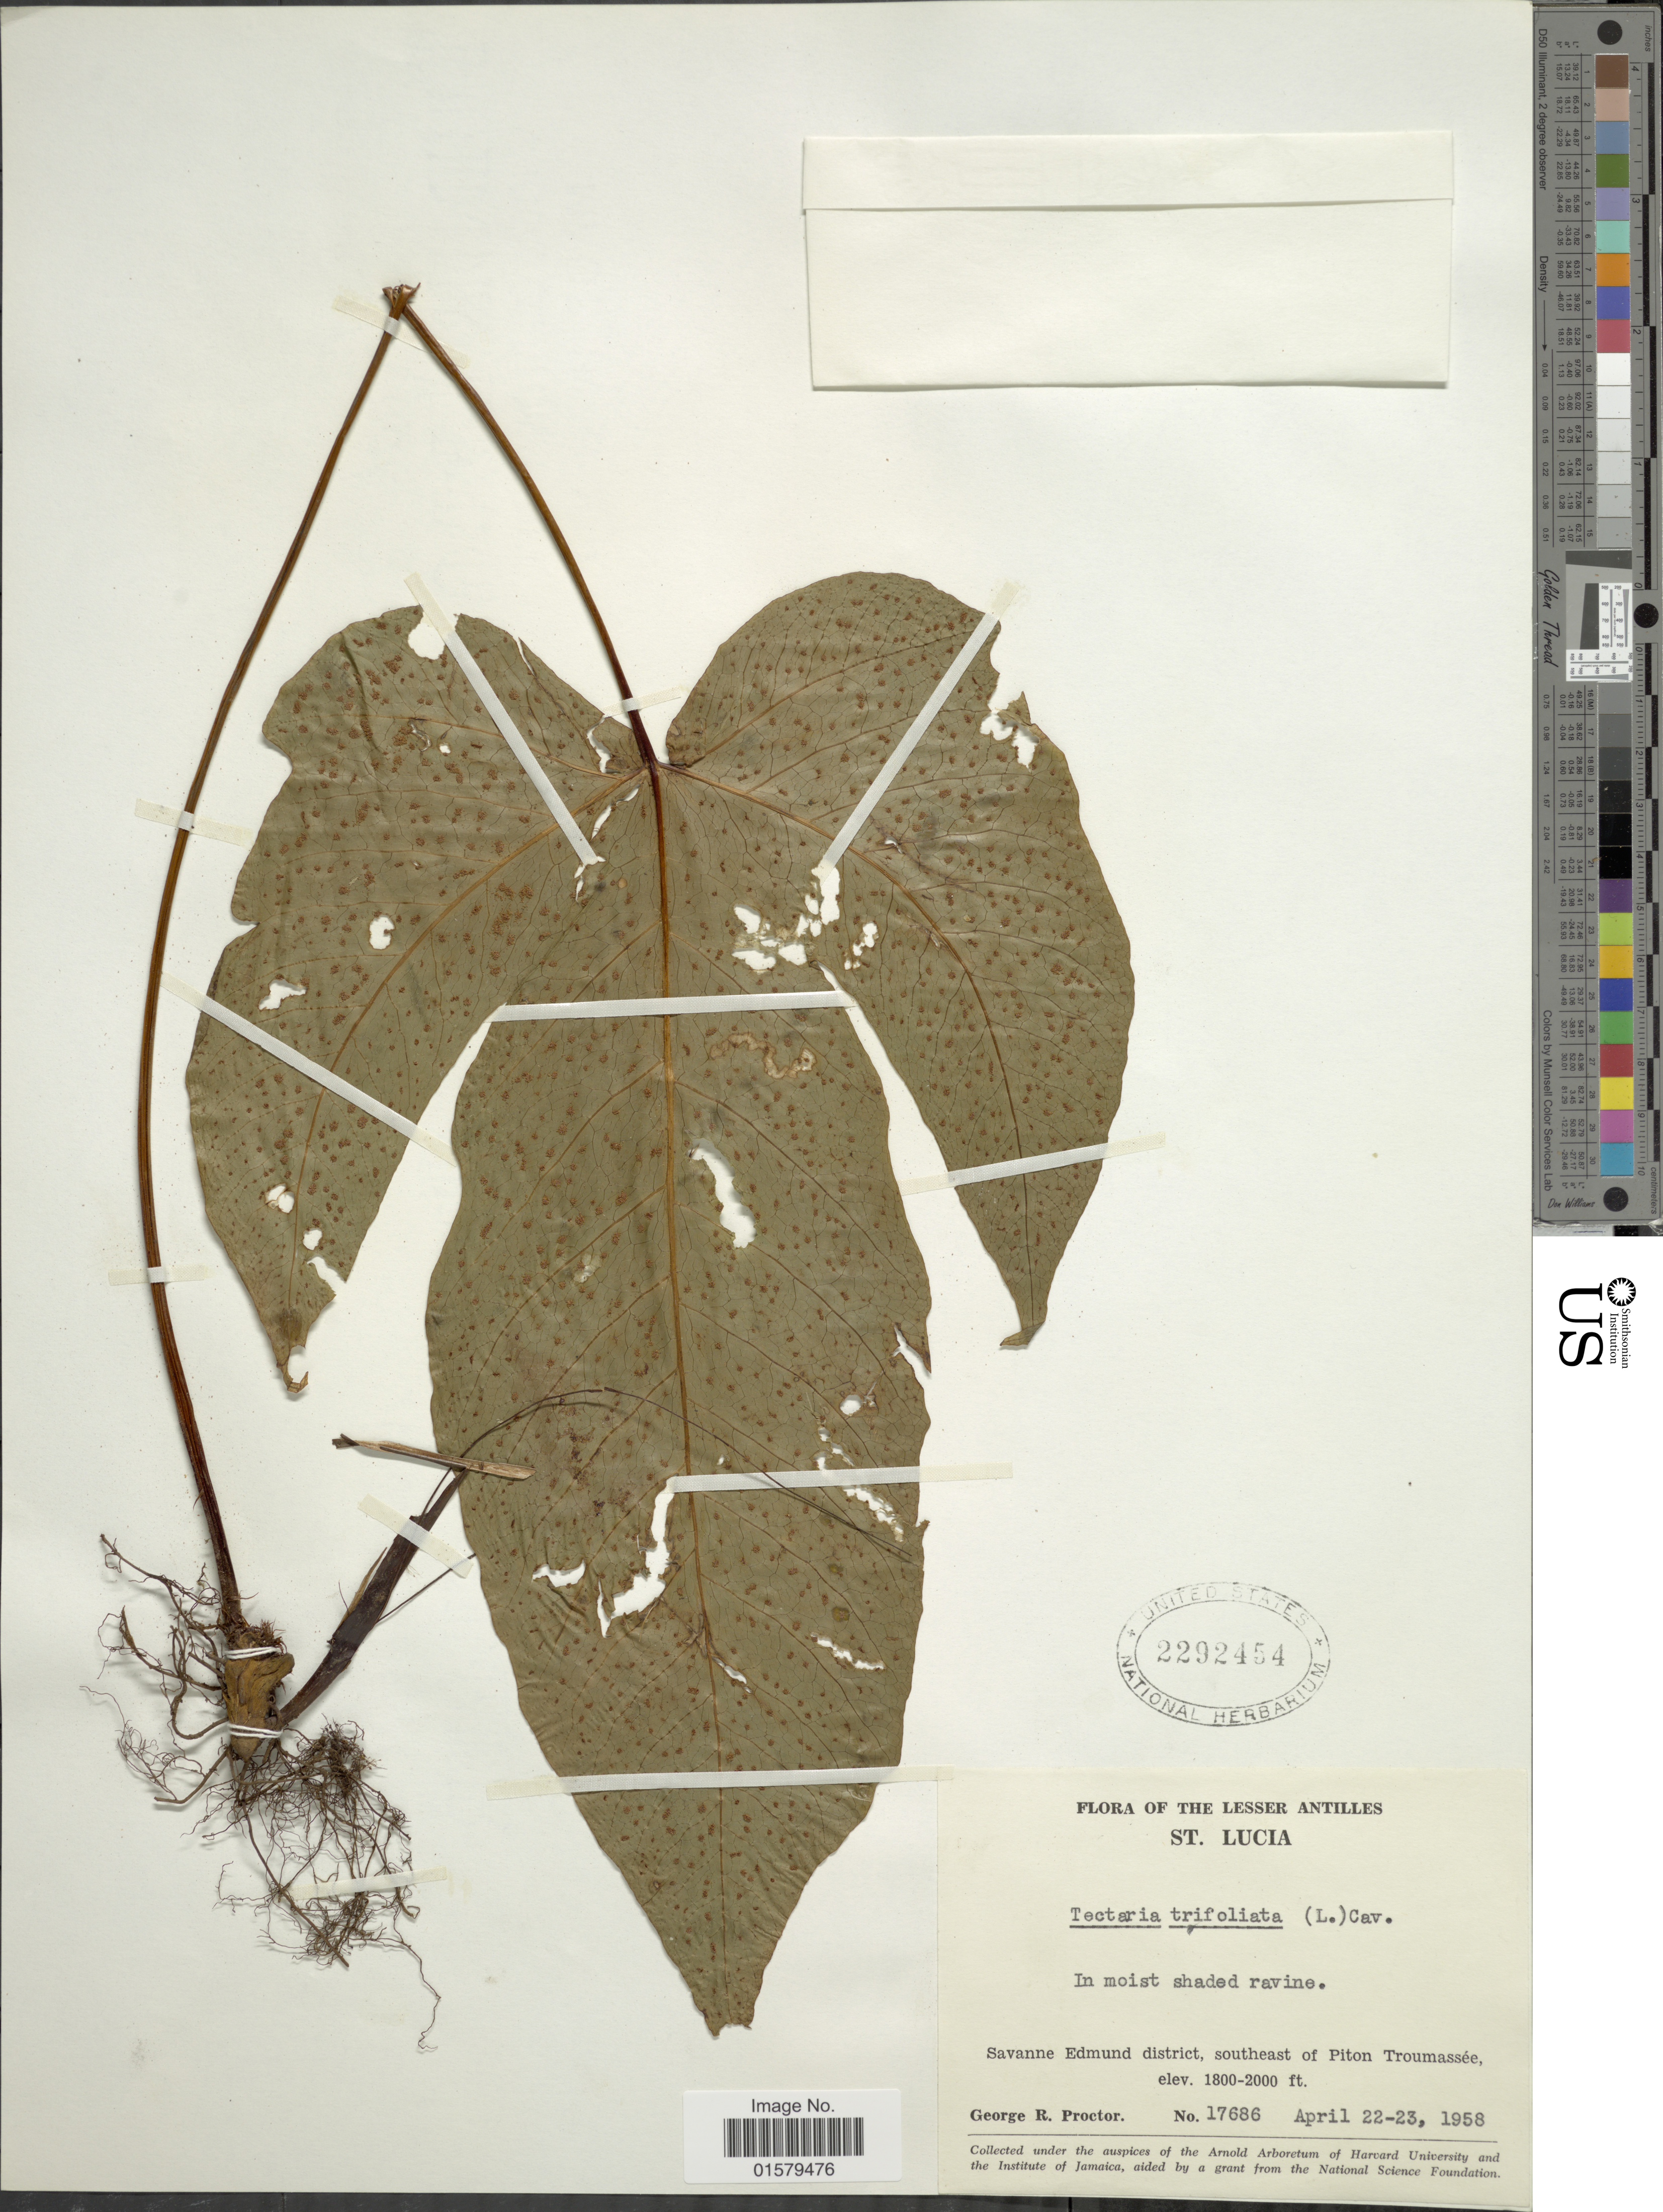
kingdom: Plantae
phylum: Tracheophyta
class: Polypodiopsida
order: Polypodiales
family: Tectariaceae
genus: Tectaria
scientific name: Tectaria trifoliata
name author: (L.) Cav.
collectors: G. R. Proctor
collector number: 17686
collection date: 1958-04-22/1958-04-23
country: St. Lucia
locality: The Lesser Antilles, Savanne Edmund District, southeast of Piton Troumassee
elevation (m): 549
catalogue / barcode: US 2292454